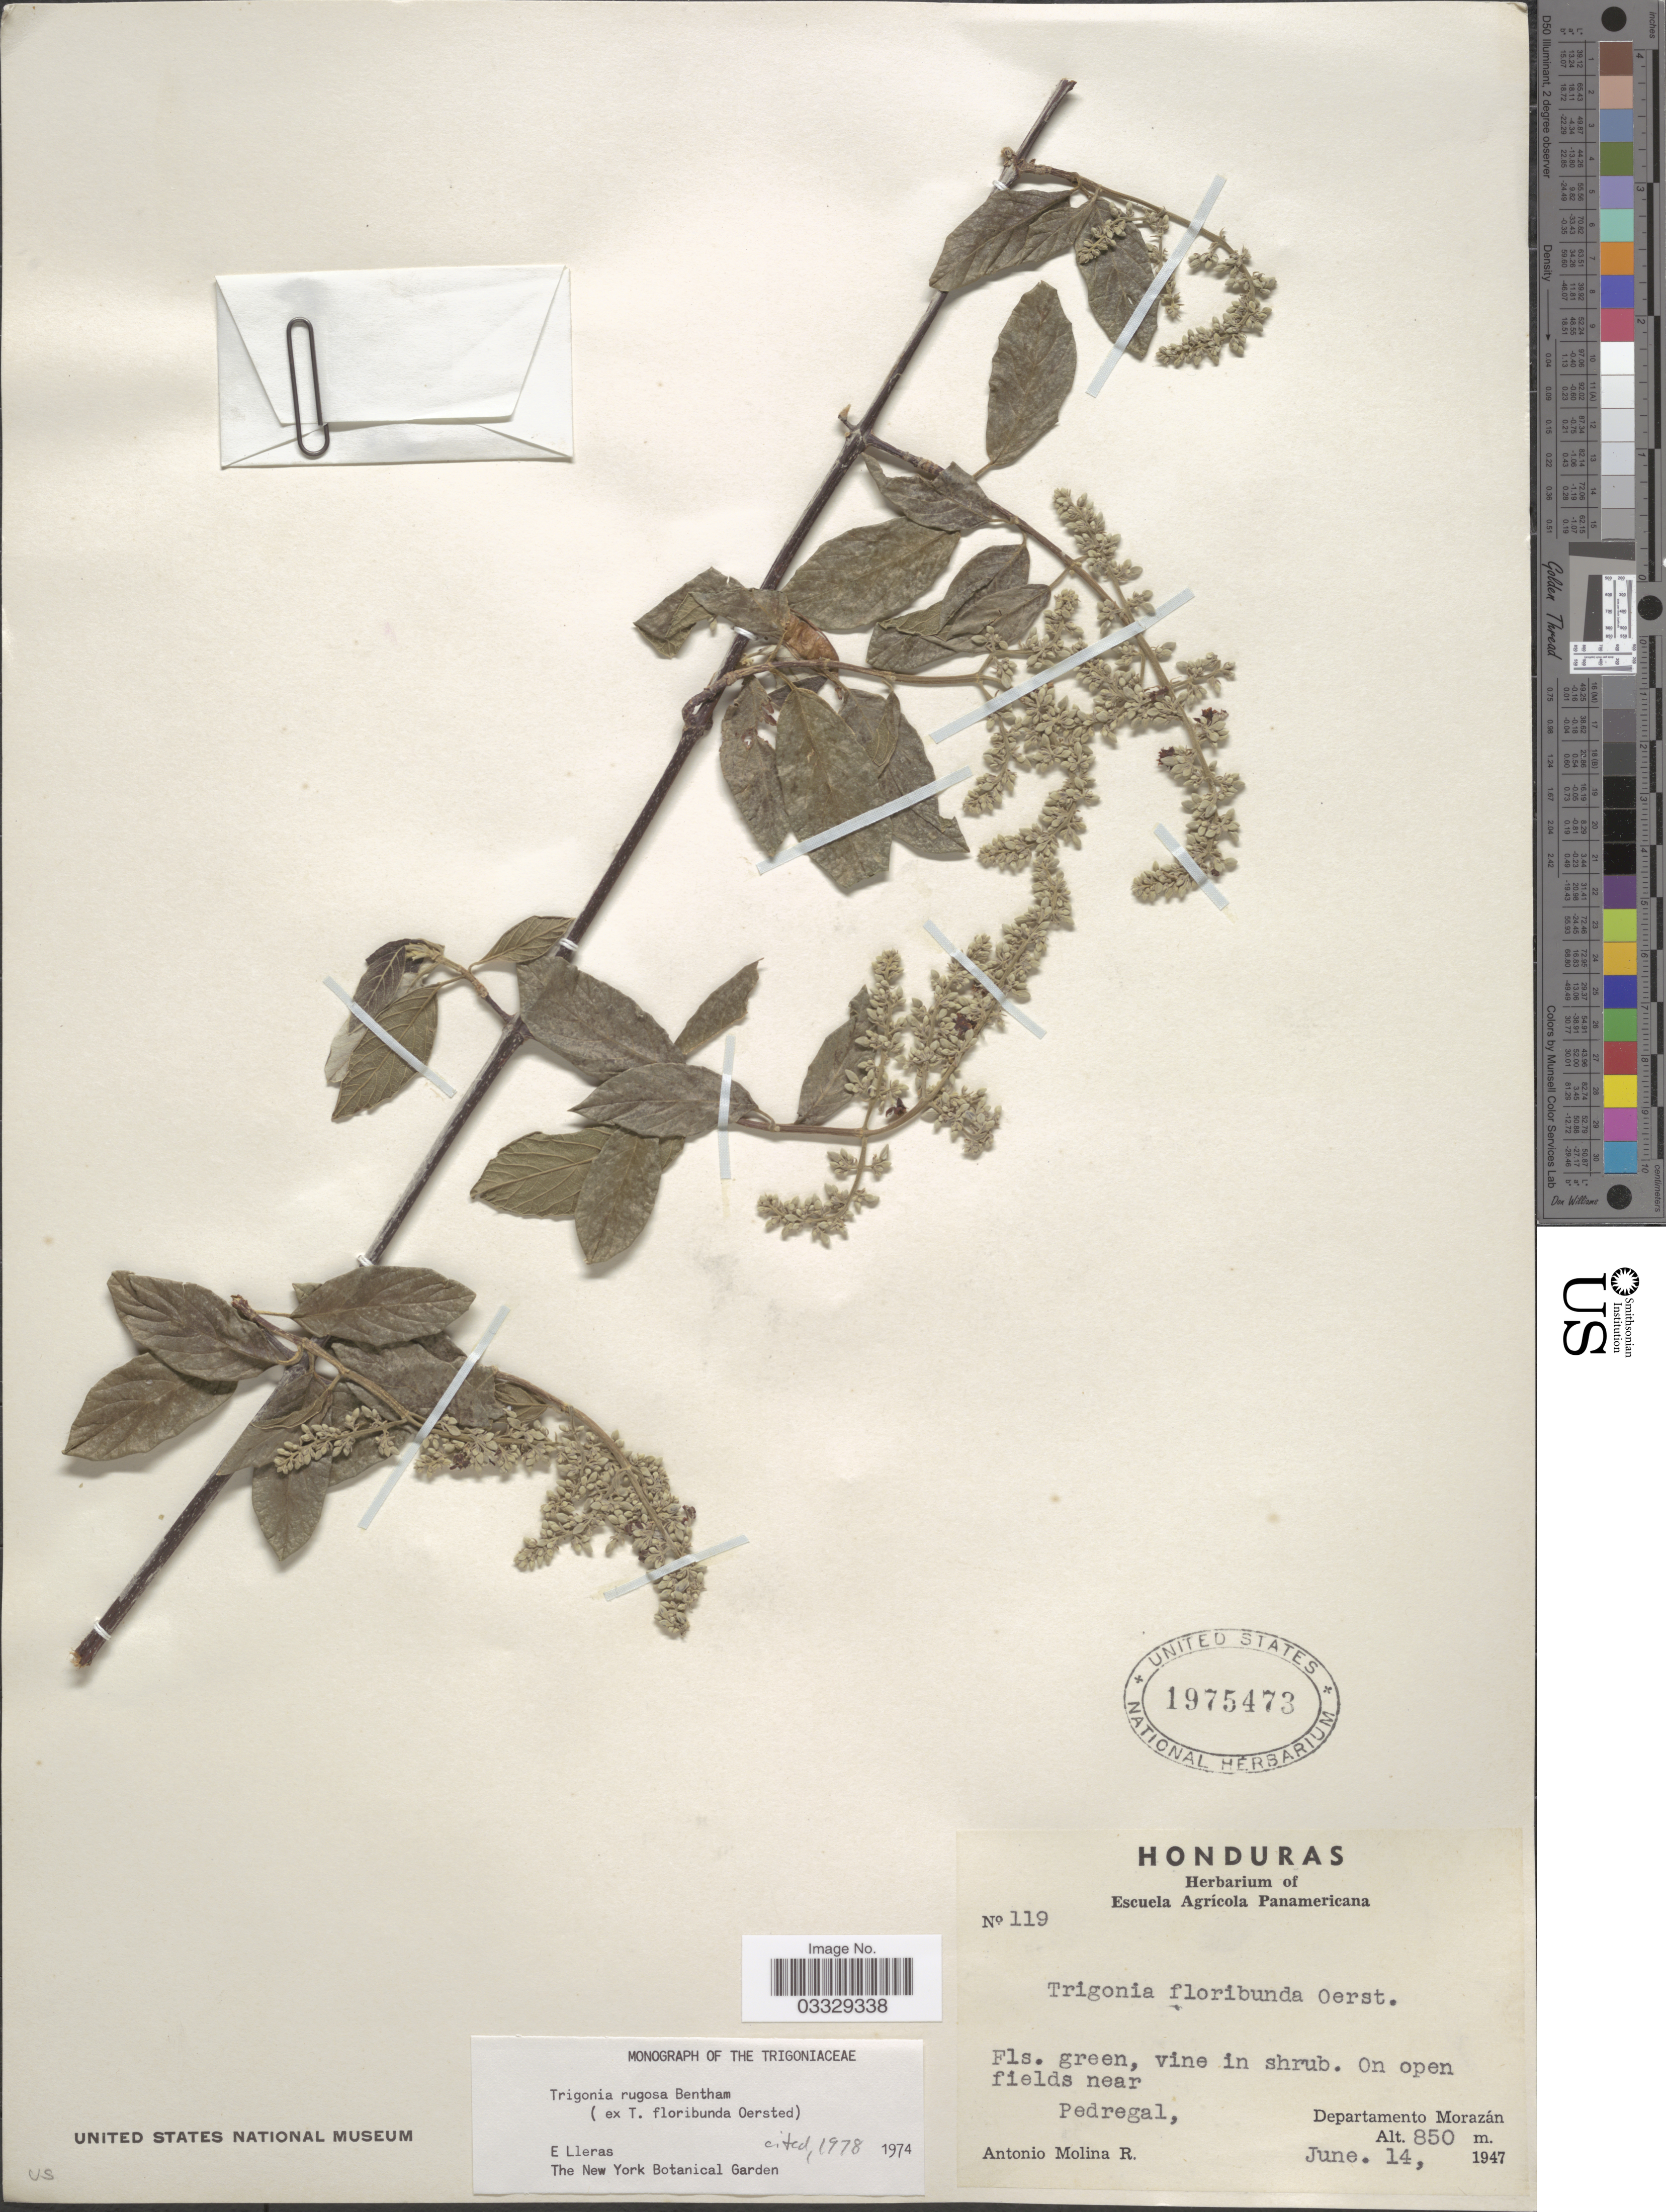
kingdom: Plantae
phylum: Tracheophyta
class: Magnoliopsida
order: Malpighiales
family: Trigoniaceae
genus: Trigonia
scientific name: Trigonia rugosa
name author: Benth.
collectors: A. Molina R.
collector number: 119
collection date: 1947-06-14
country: Honduras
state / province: Fco. Morazán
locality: Pedregal, Departamento Morazán.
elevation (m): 850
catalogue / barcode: US 1975473